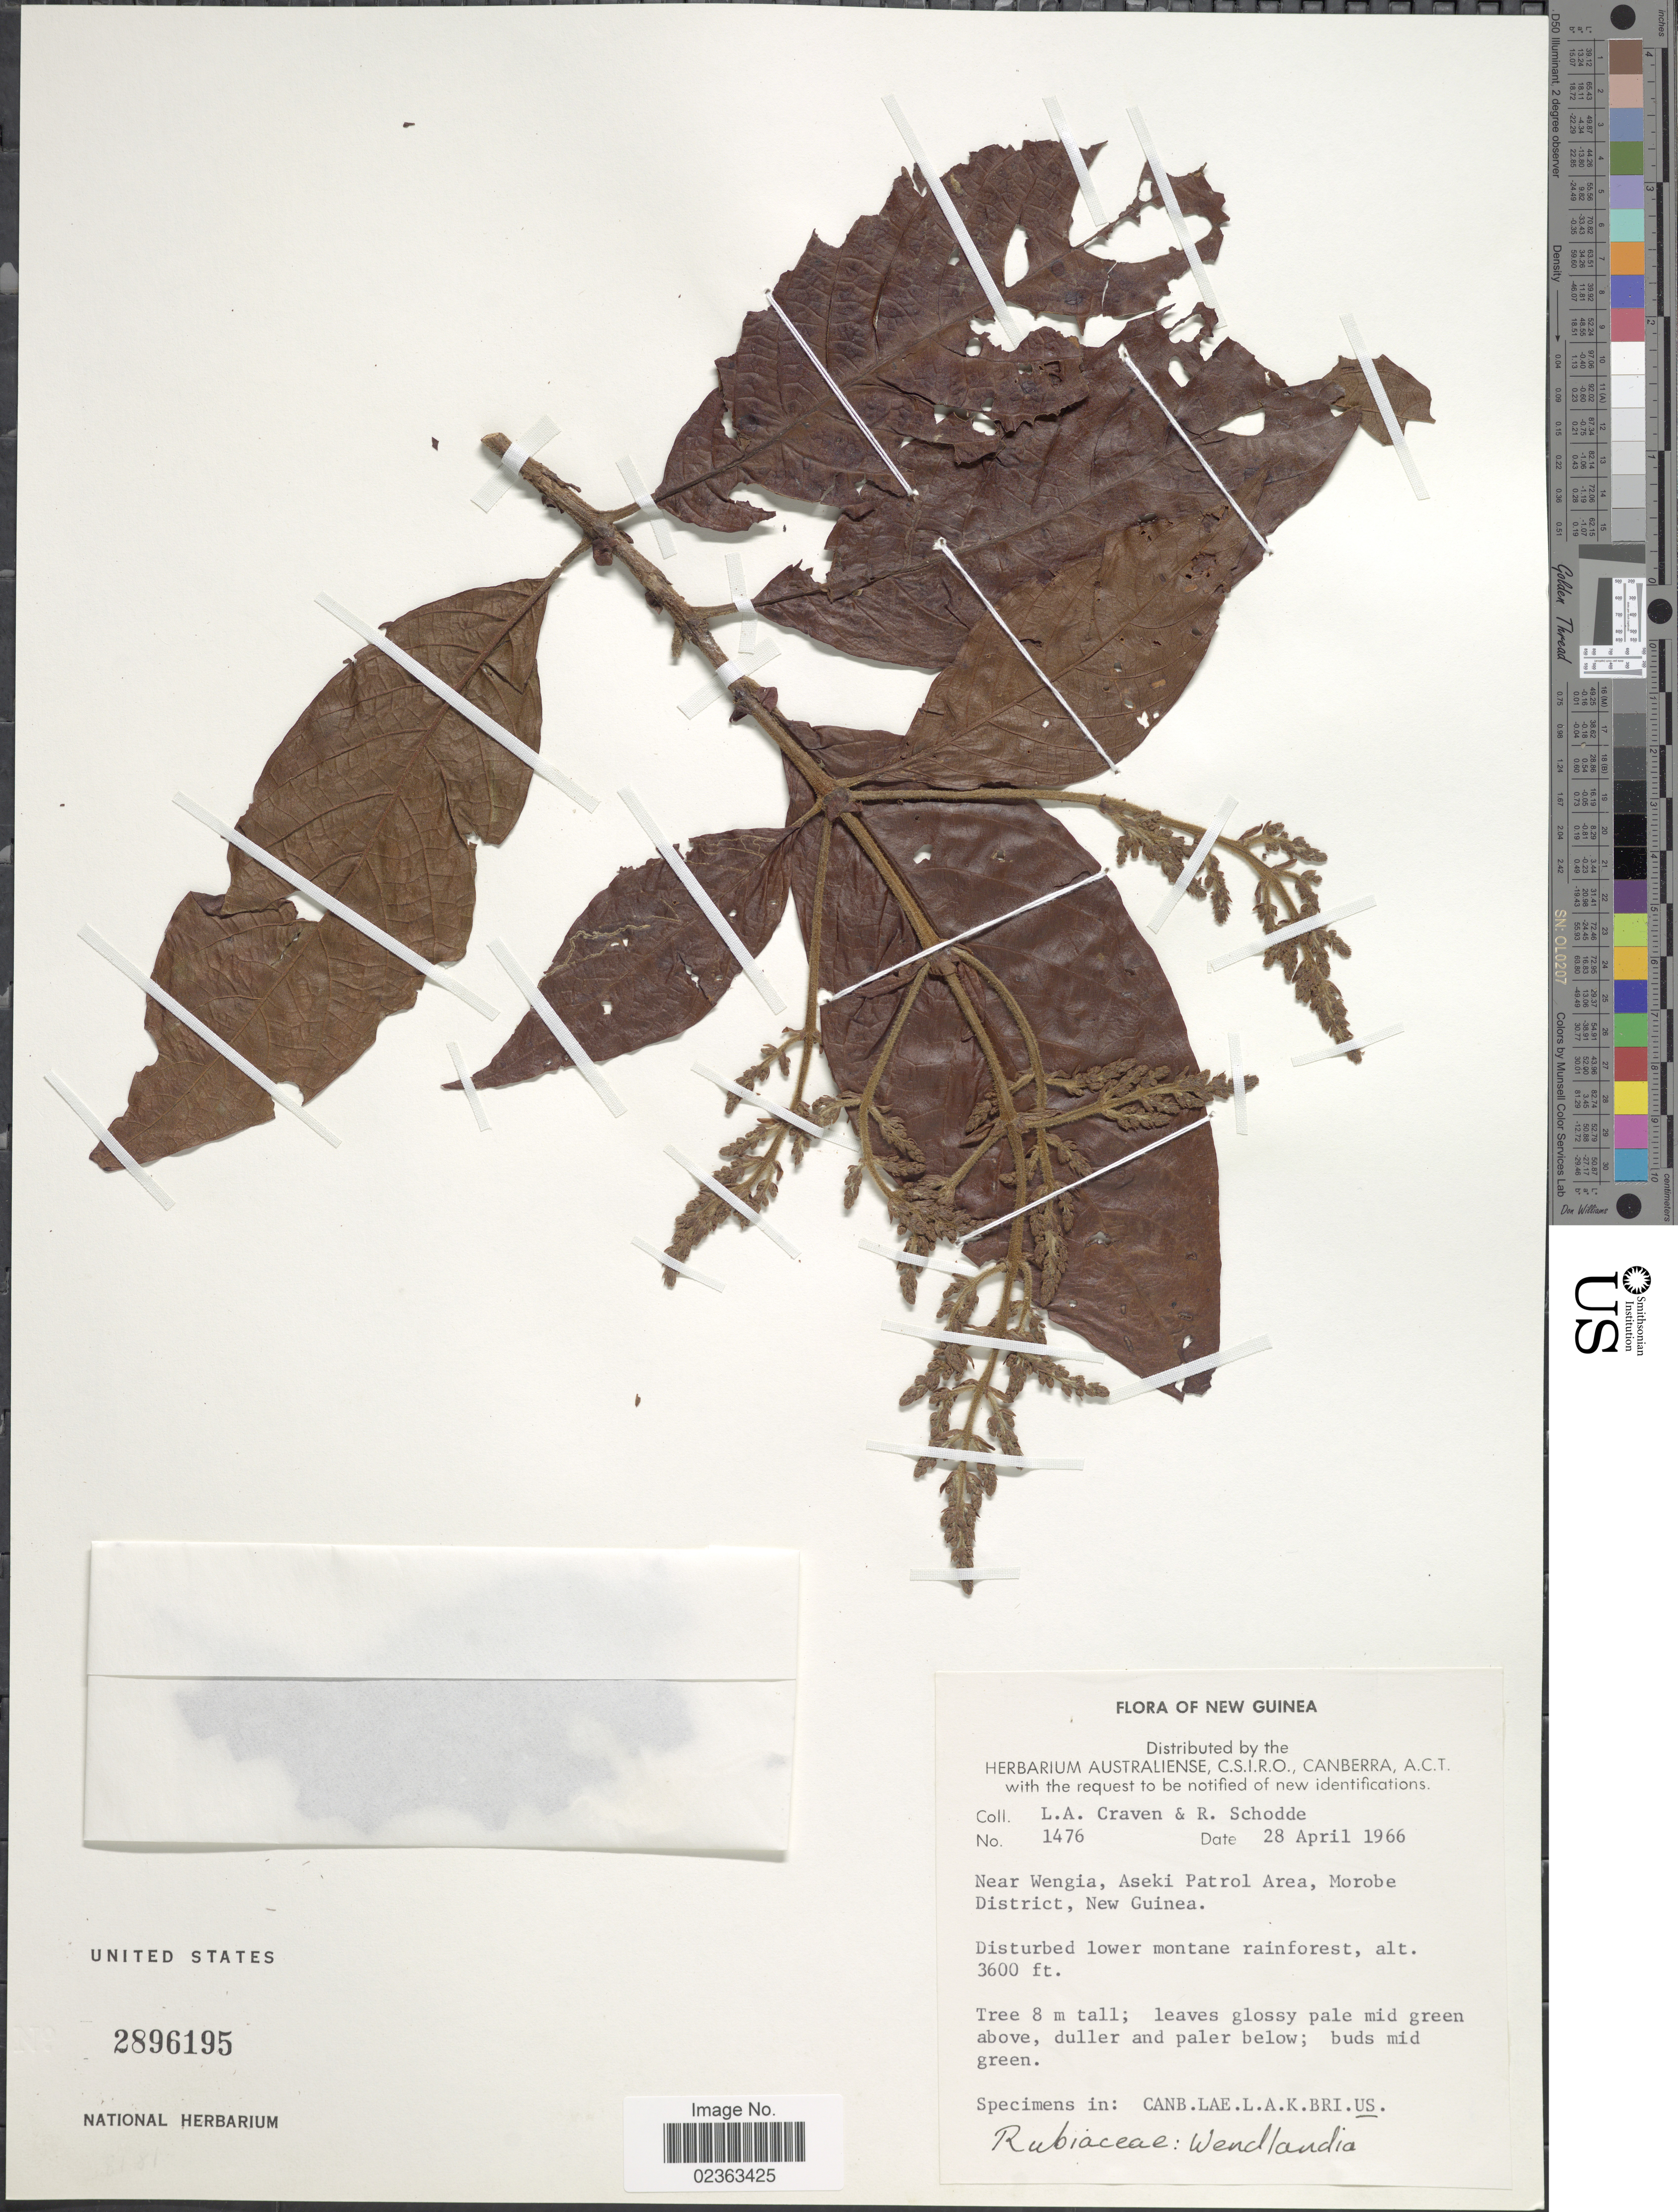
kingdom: Plantae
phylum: Tracheophyta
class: Magnoliopsida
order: Gentianales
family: Rubiaceae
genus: Wendlandia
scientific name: Wendlandia sp.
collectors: L. A. Craven & R. Schodde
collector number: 1476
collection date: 1966-04-28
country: Papua New Guinea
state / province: Morobe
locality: New Guinea, near Wengia, Aseki Patrol Area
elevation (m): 1097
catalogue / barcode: US 2896195